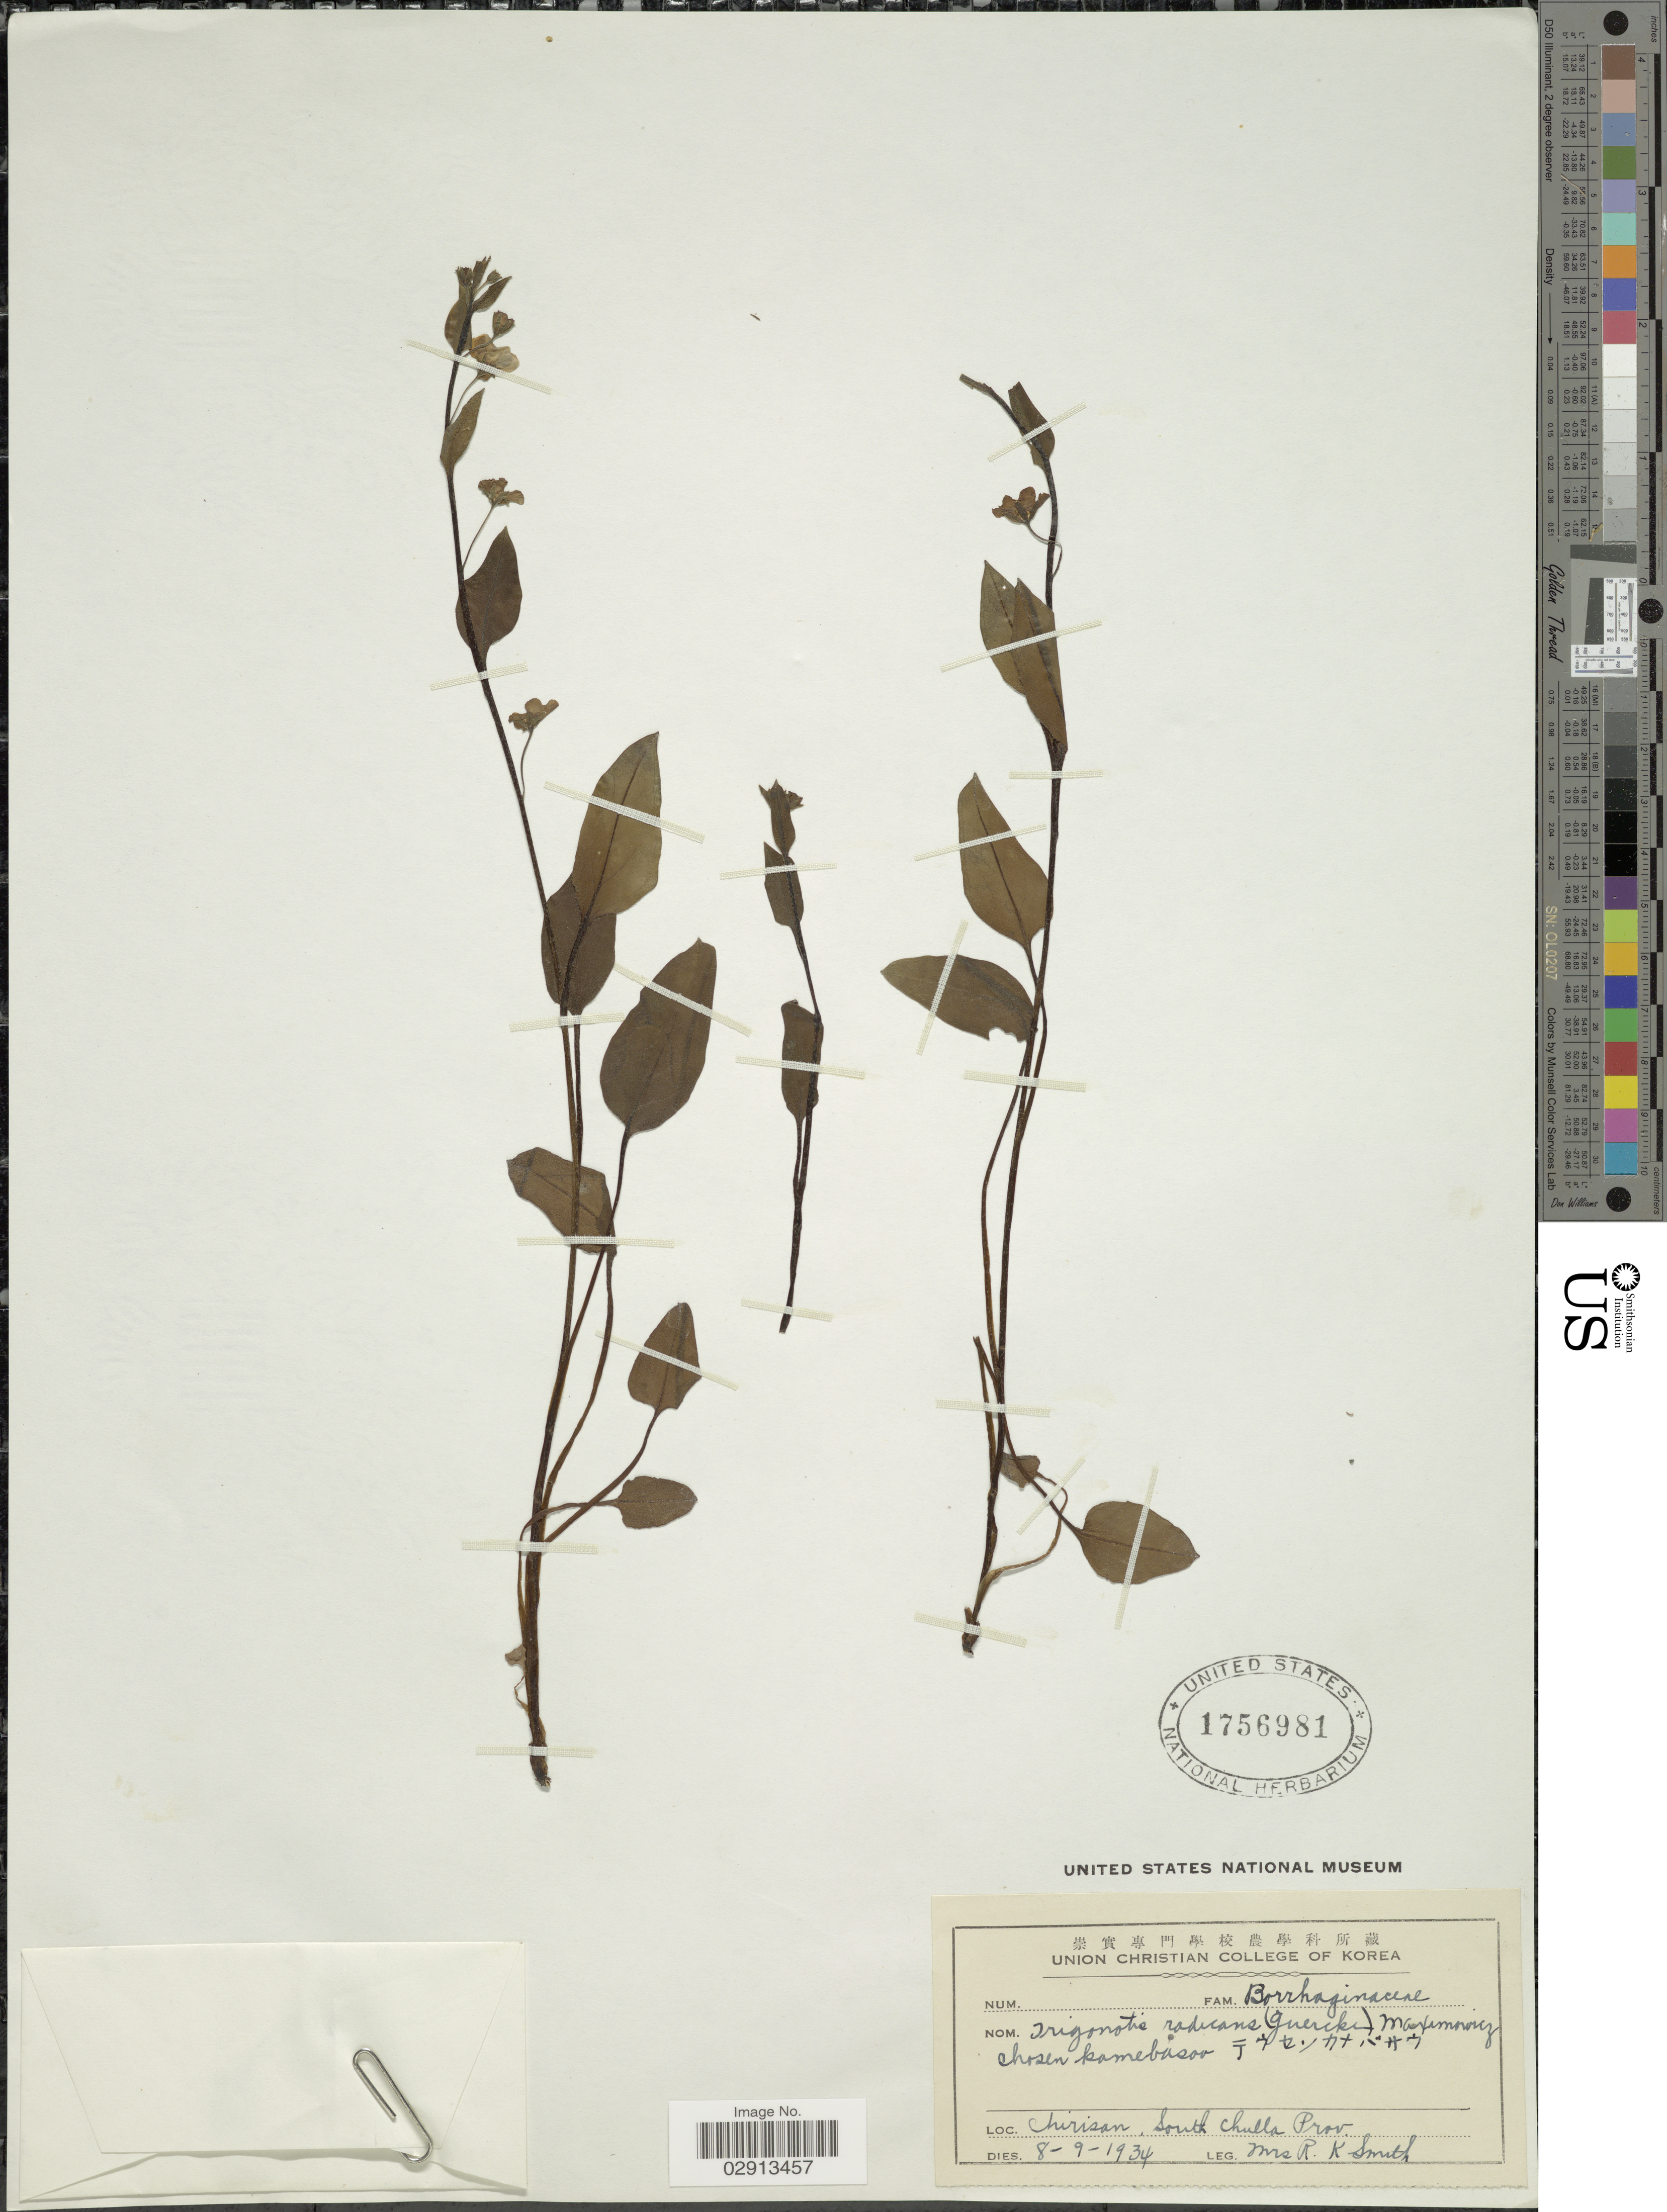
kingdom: Plantae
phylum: Tracheophyta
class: Magnoliopsida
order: Boraginales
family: Boraginaceae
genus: Trigonotis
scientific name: Trigonotis radicans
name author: Steven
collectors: Mrs. R. K. Smith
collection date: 1934-09-08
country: South Korea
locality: Chirisan, South Cholla Prov.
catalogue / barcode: US 1756981